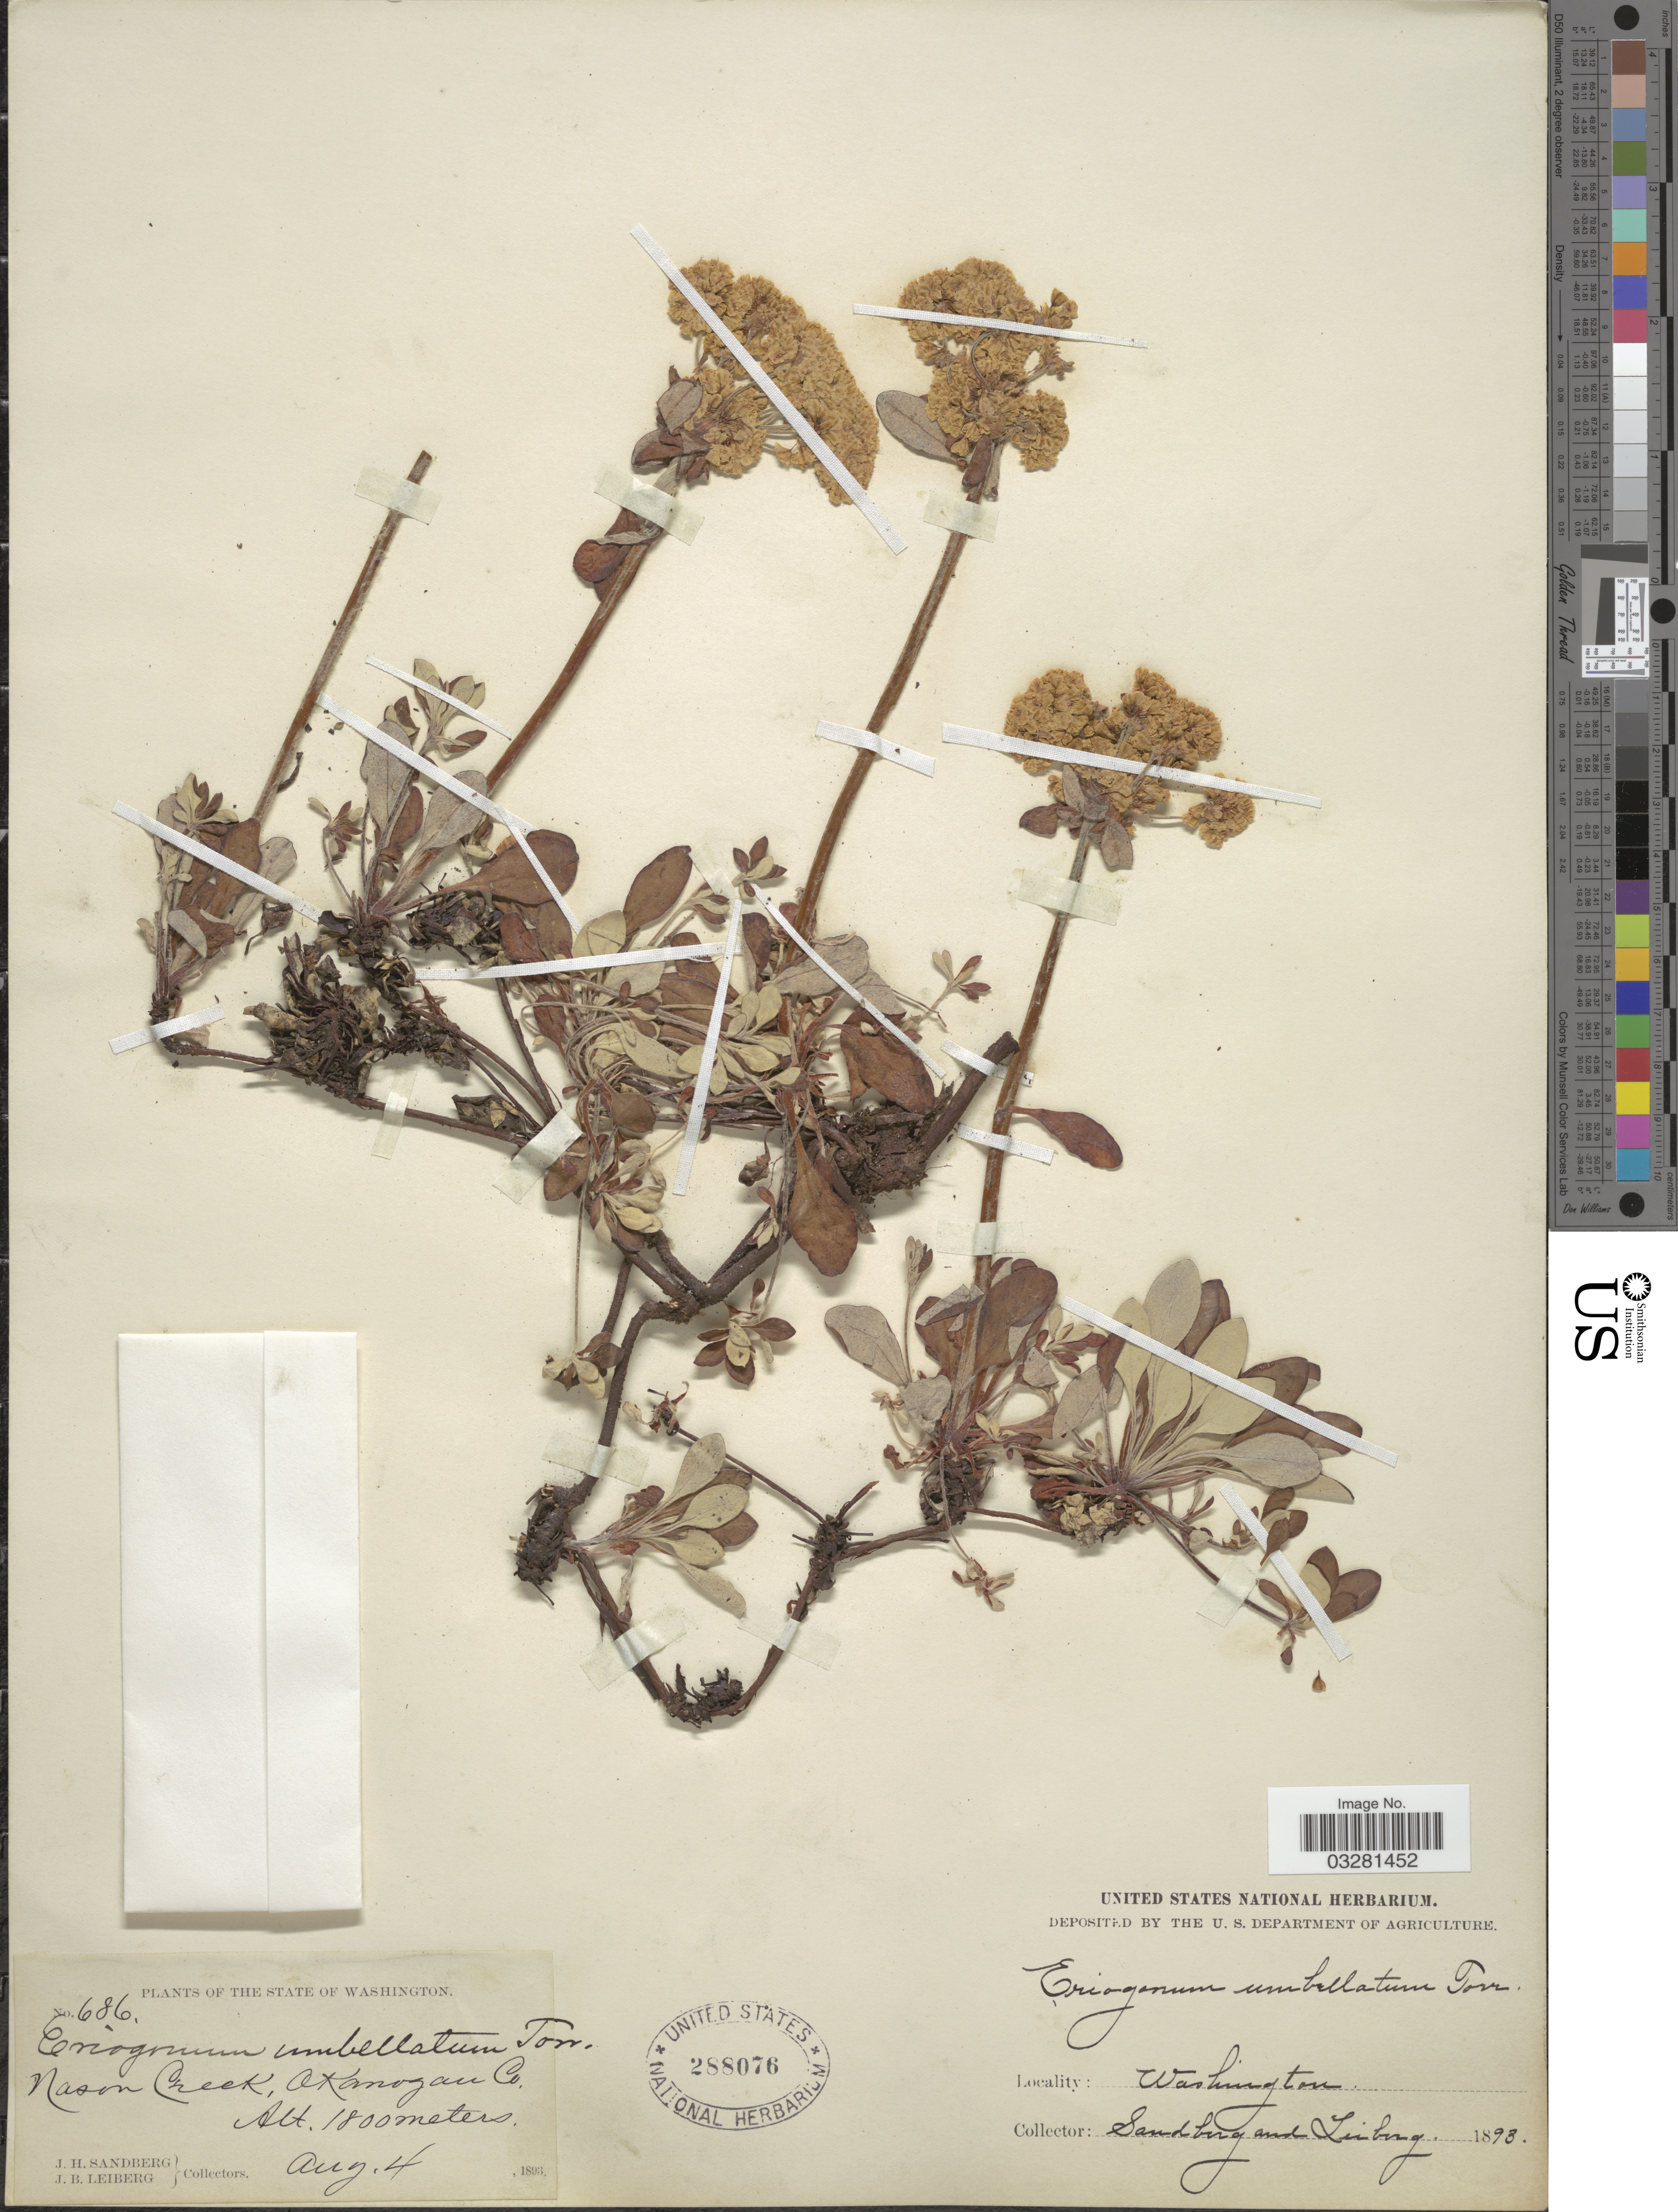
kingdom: Plantae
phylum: Tracheophyta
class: Magnoliopsida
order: Caryophyllales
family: Polygonaceae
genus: Eriogonum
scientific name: Eriogonum umbellatum var. umbellatum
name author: Torr.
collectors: J. H. Sandberg & J. B. Leiberg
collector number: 686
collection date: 1893-08-04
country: United States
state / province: Washington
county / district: Okanogan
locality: Nason Creek, Okanogan Co.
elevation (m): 1800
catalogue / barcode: US 288076